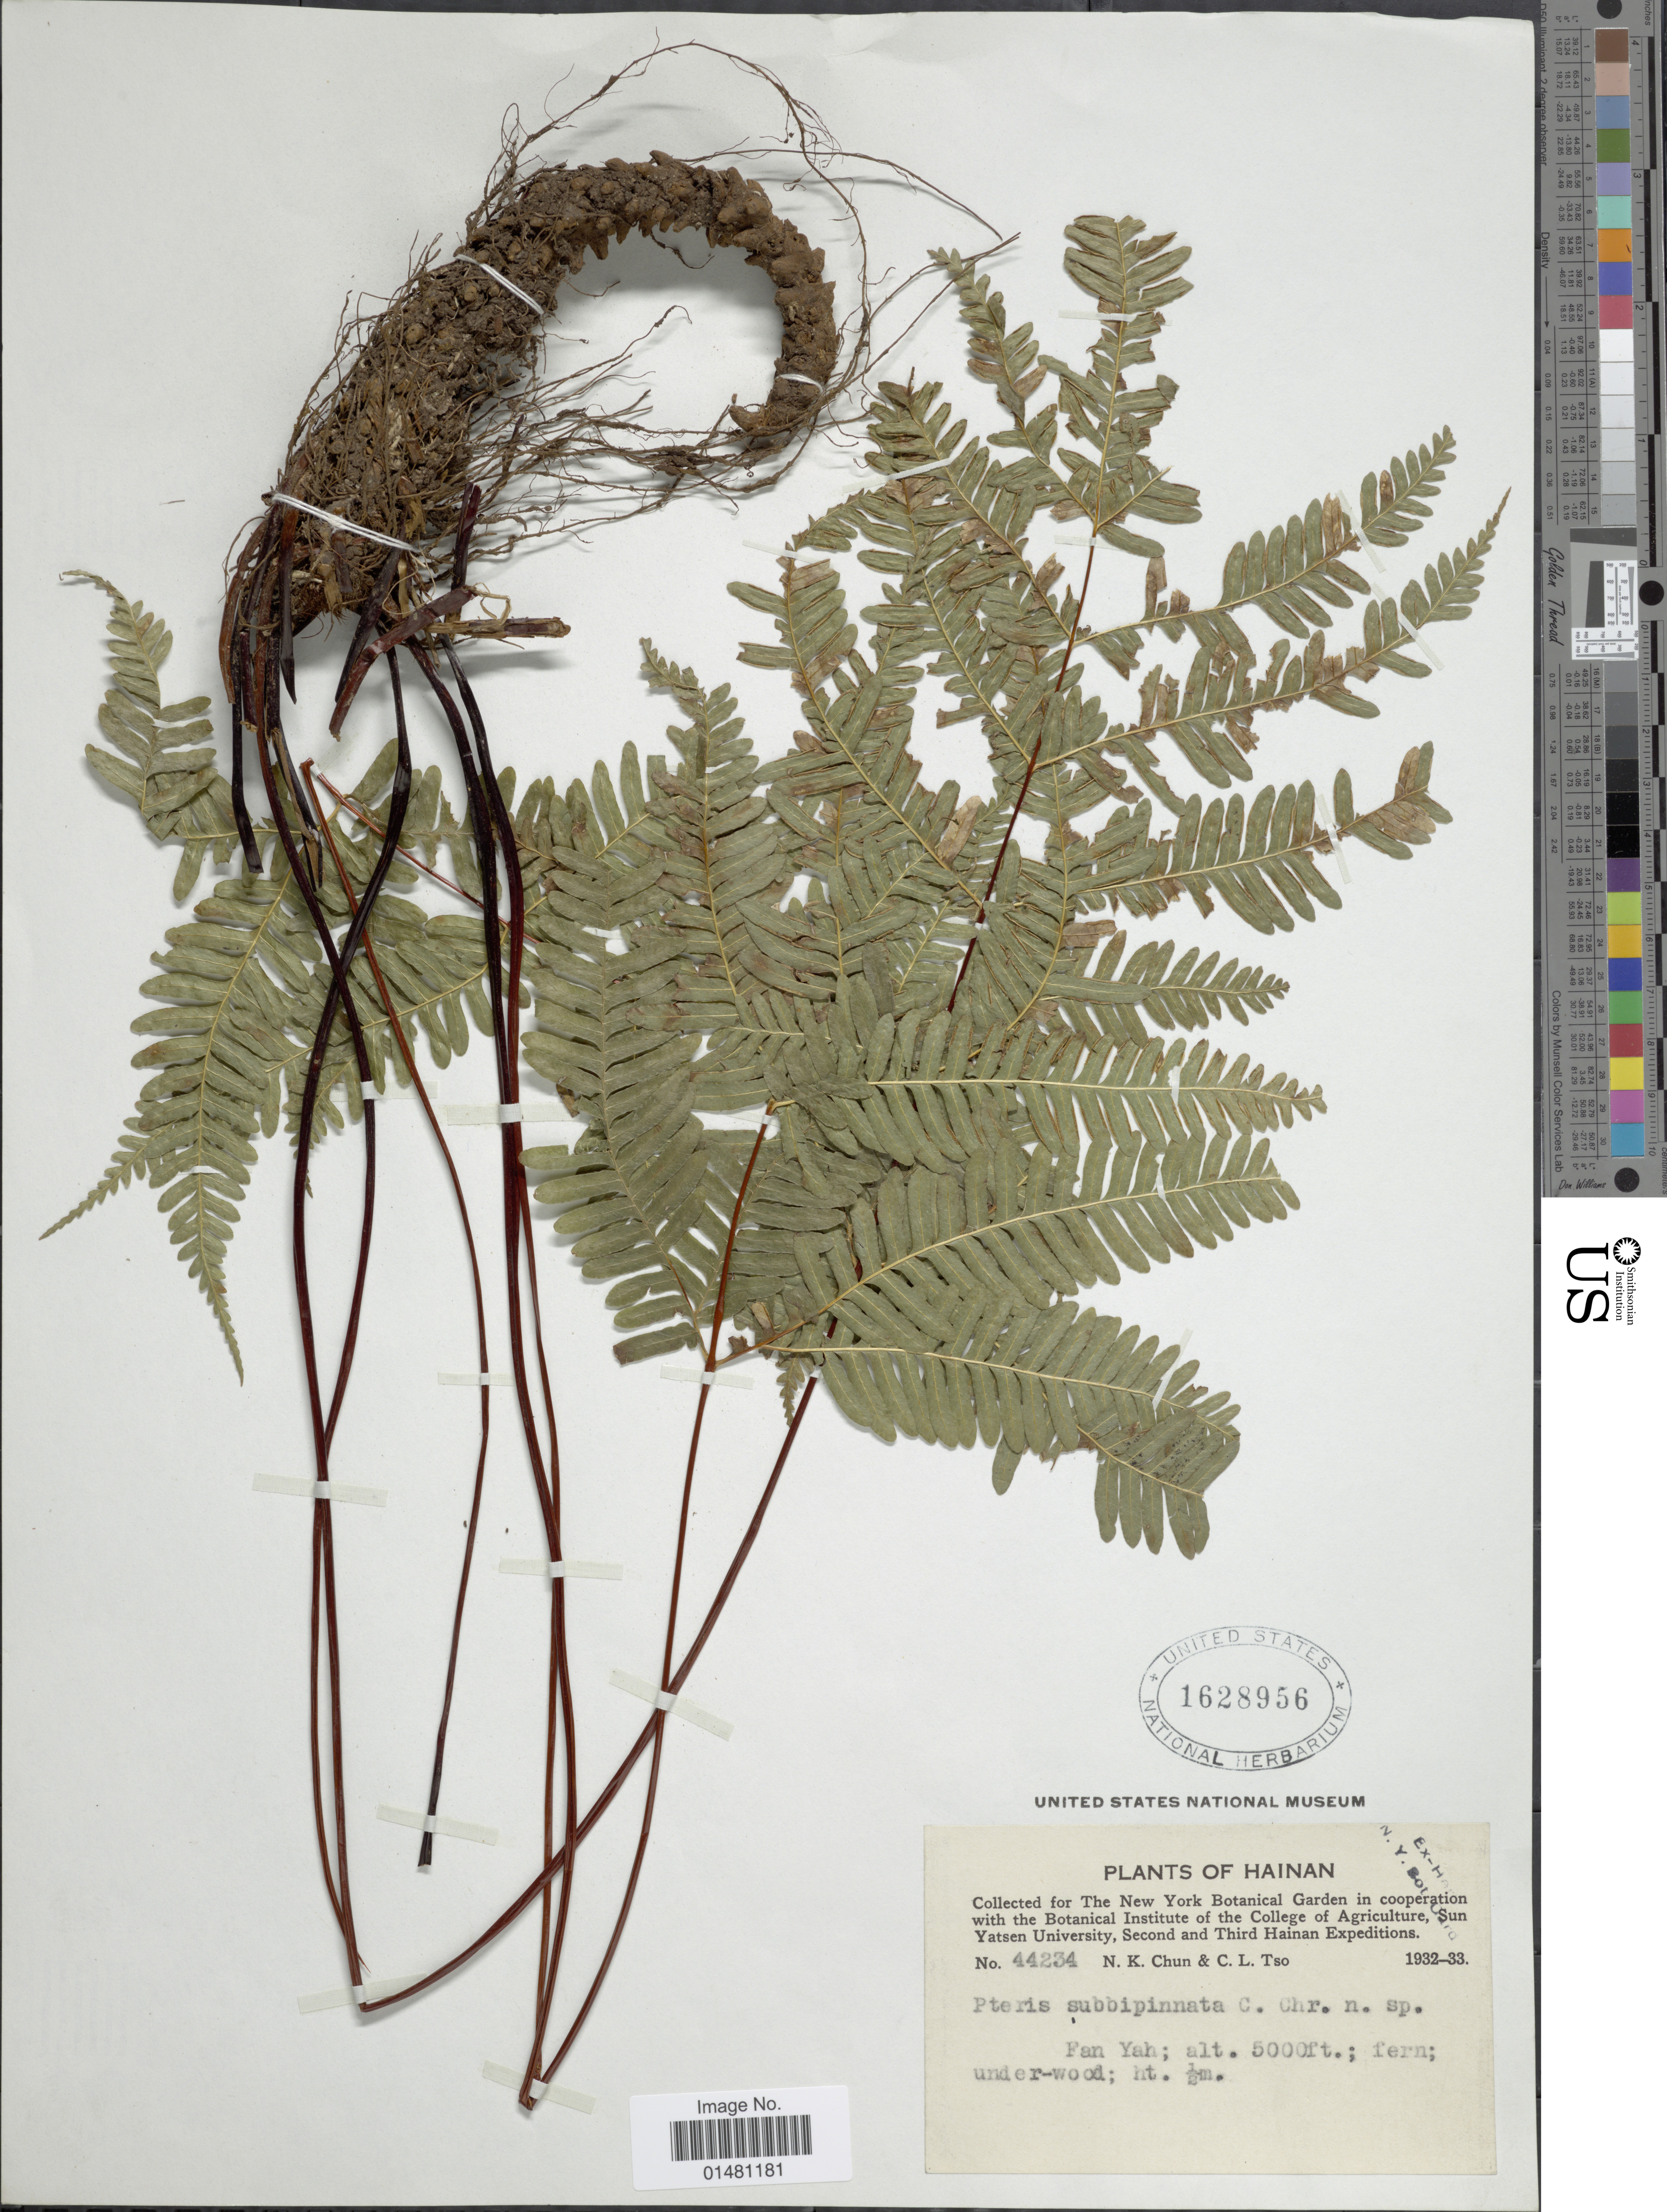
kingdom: Plantae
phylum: Tracheophyta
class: Polypodiopsida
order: Polypodiales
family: Pteridaceae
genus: Pteris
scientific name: Pteris subpinnata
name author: C. Chr.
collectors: N. K. Chun & C. Tso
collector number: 44234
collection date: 1932/1933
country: China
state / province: Hainan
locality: Fan Yah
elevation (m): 1524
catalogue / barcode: US 1628956